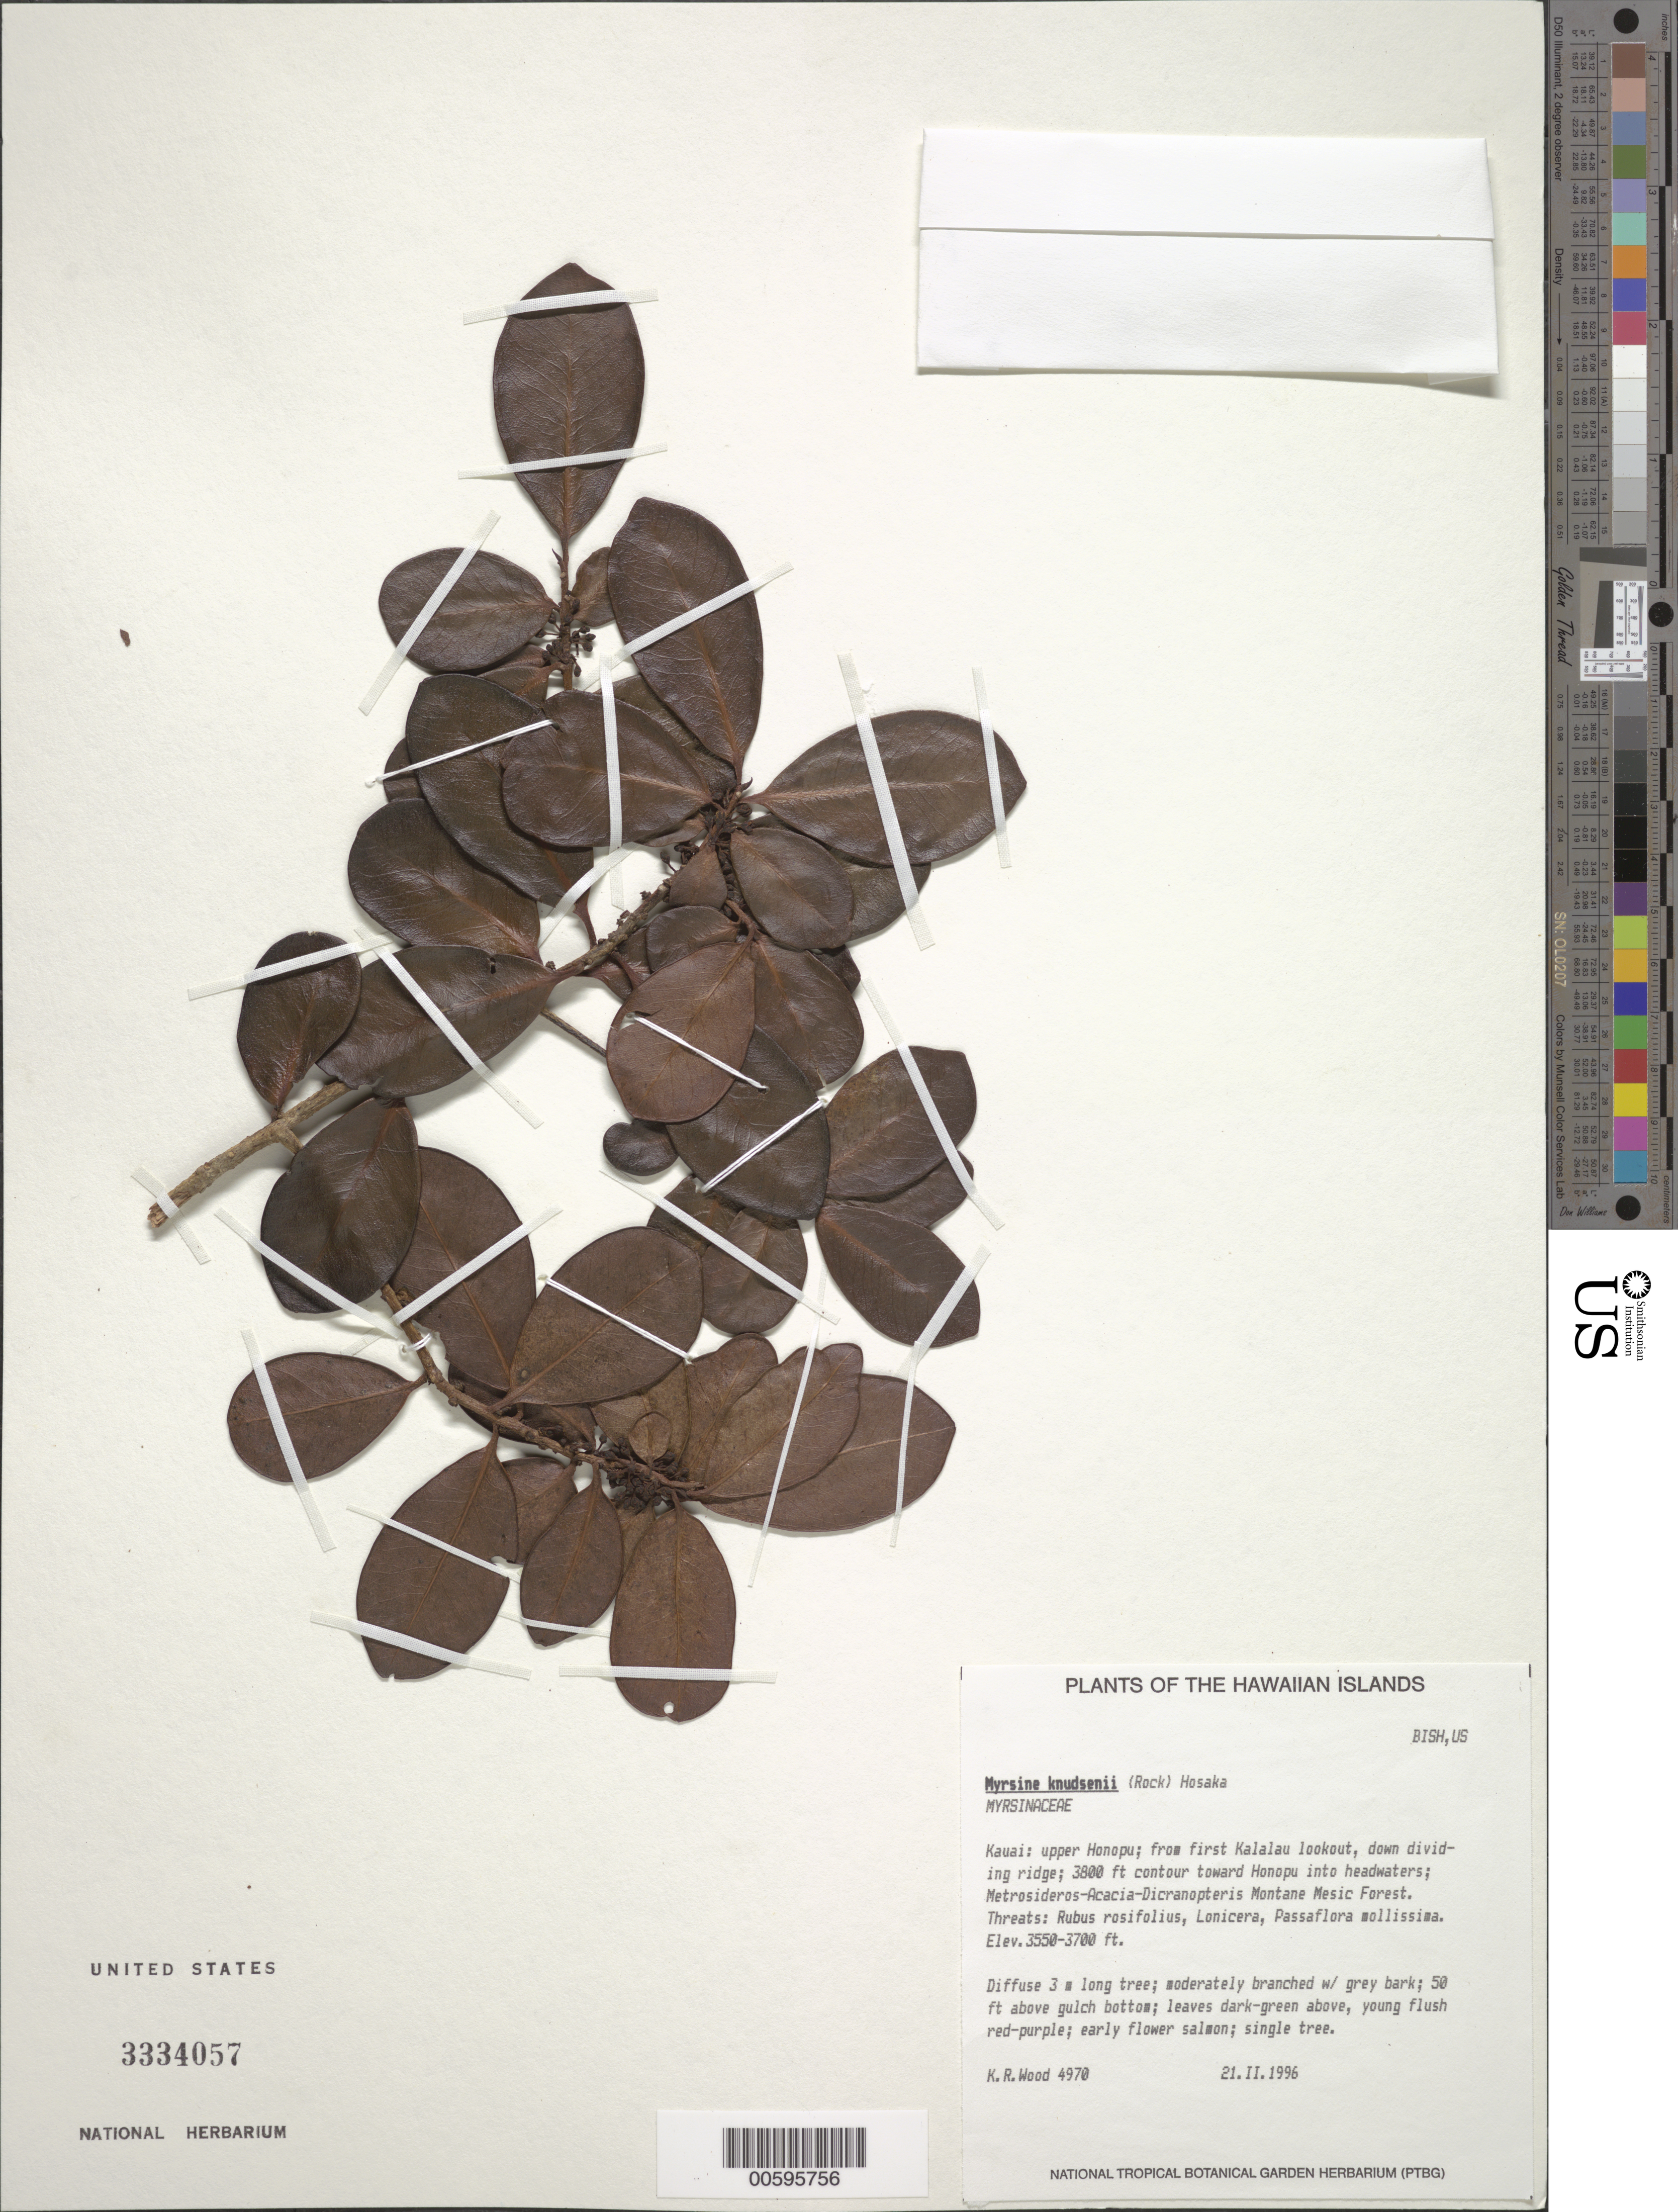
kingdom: Plantae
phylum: Tracheophyta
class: Magnoliopsida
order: Ericales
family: Primulaceae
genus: Myrsine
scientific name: Myrsine knudsenii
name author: (Rock) Hosaka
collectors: K. R. Wood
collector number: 4970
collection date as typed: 21 Feb 1996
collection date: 1996-02-21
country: United States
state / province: Hawaii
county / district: Kauai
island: Kaua'i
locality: Upper Honopu; from first Kalalau lookout, down dividing ridge; 3000 ft contour toward Honopu into headwaters.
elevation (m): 1082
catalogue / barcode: US 3334057